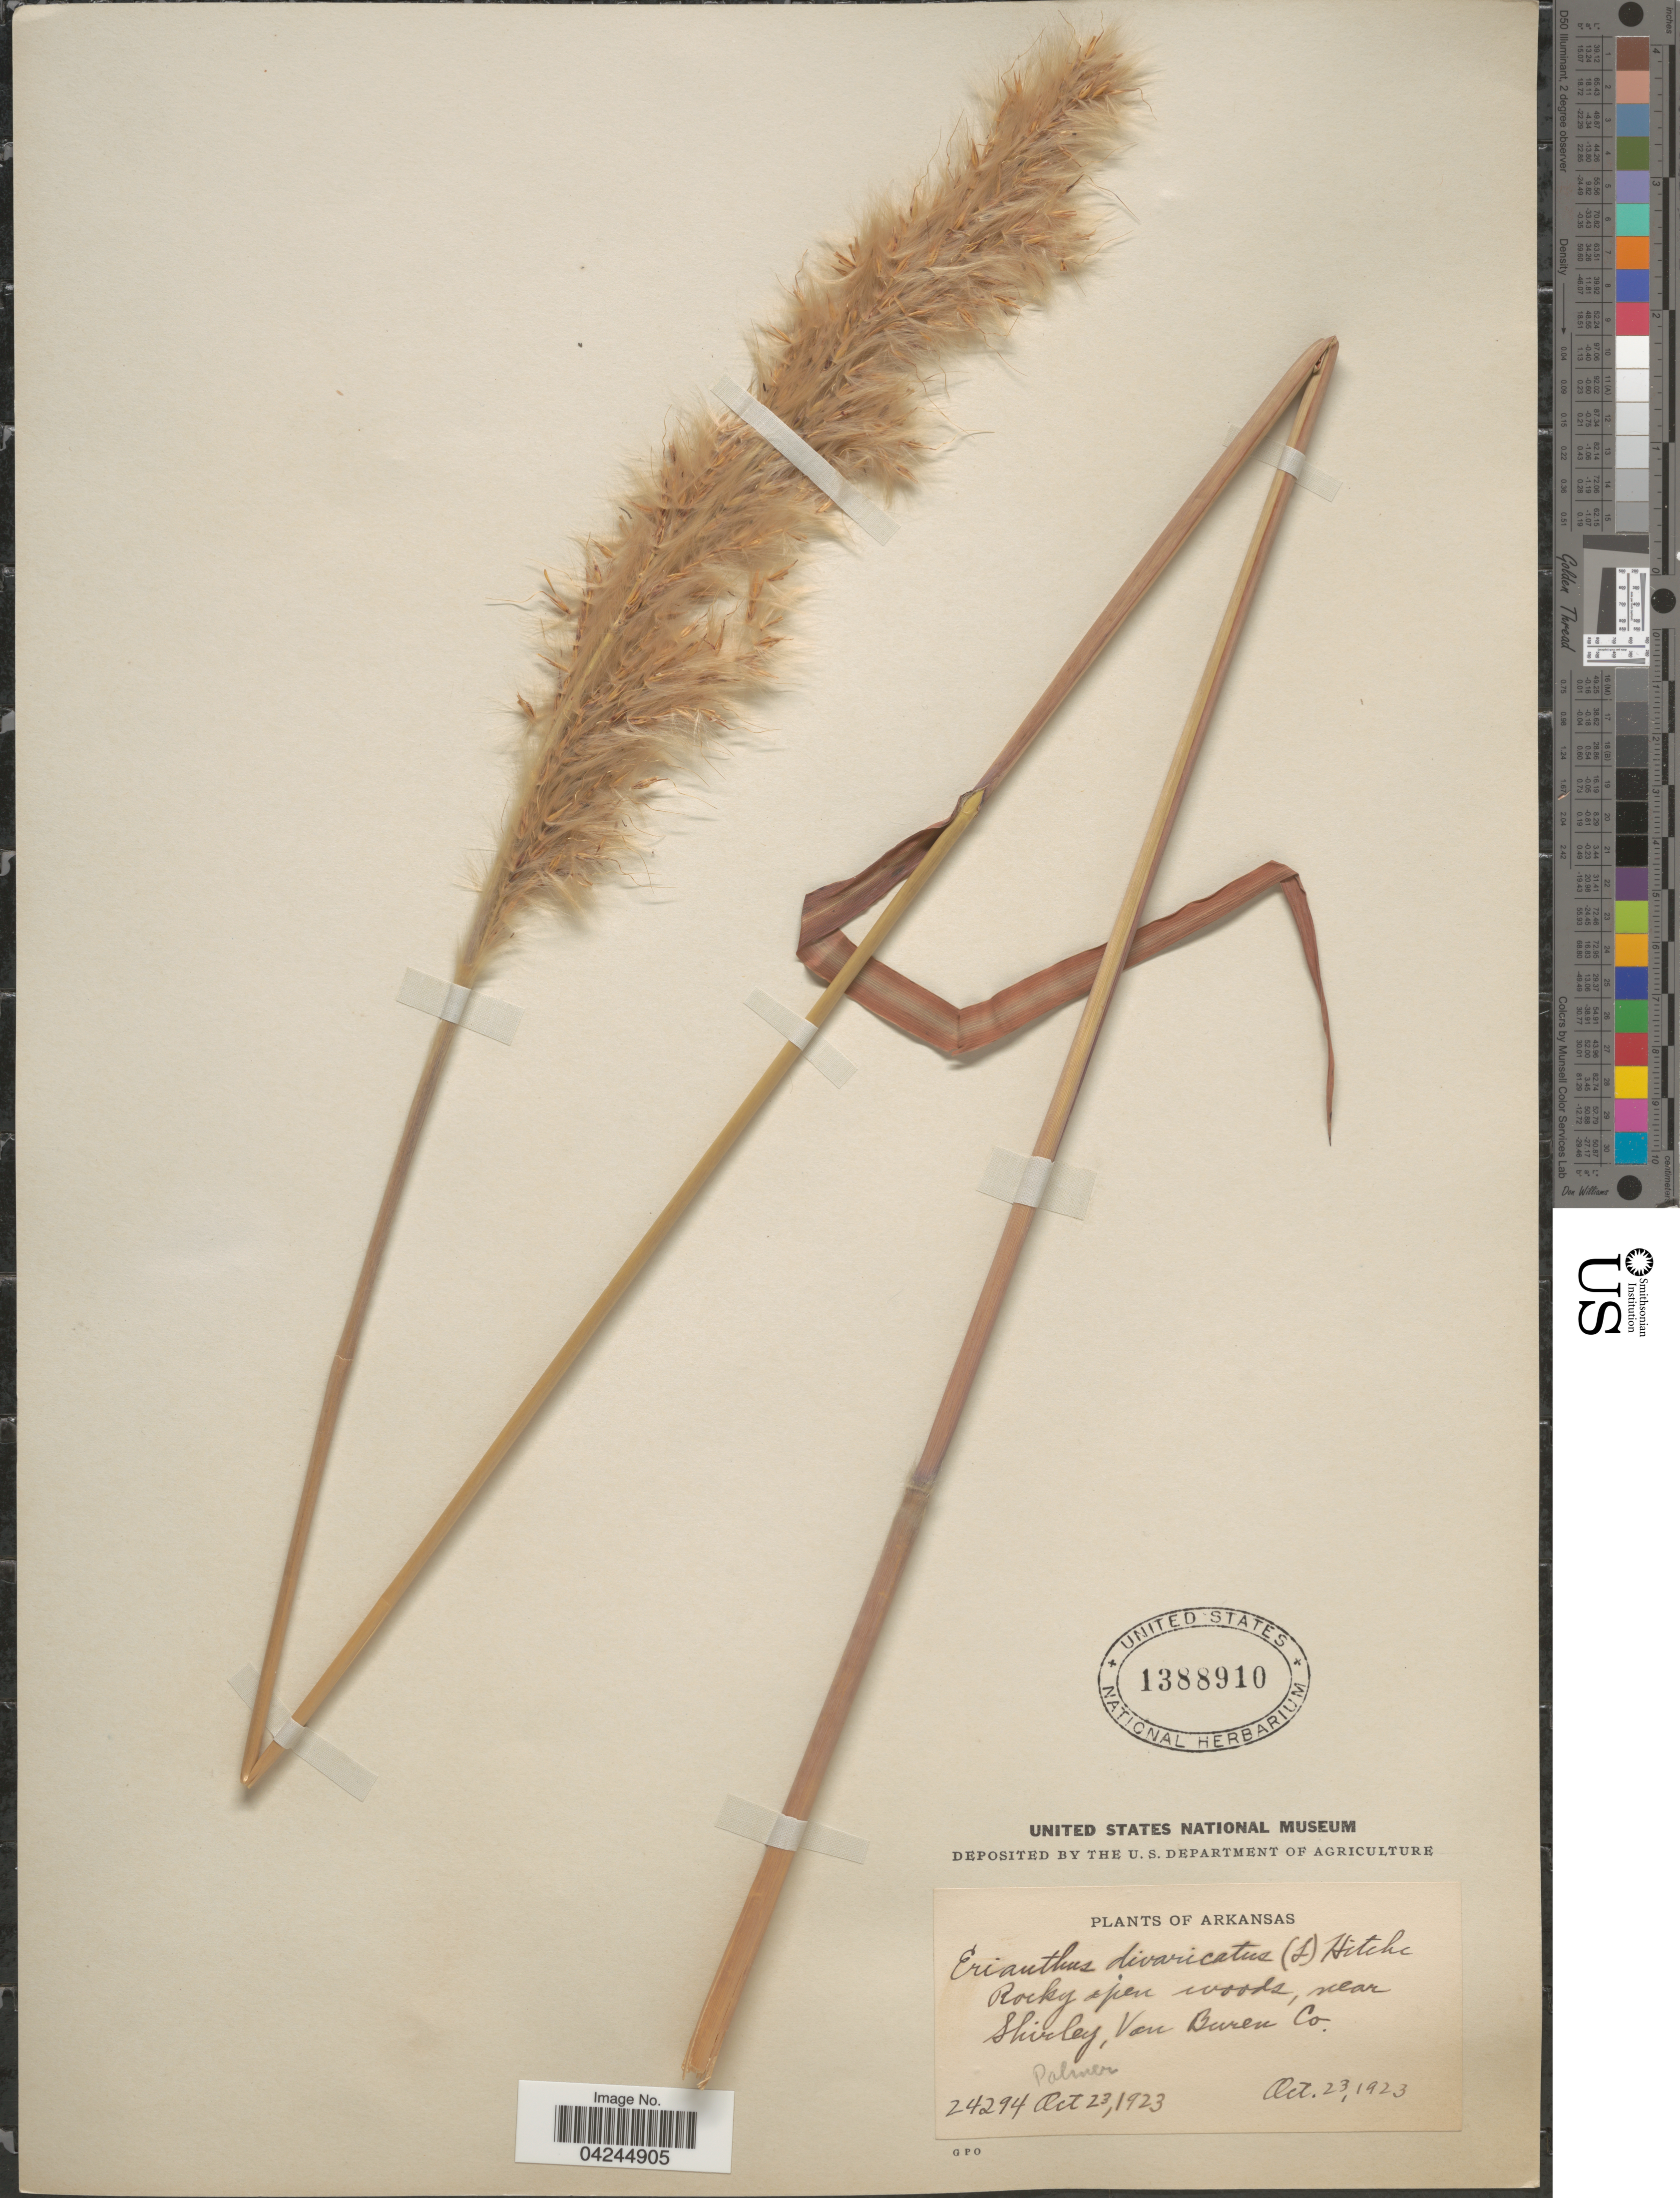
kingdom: Plantae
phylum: Tracheophyta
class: Liliopsida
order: Poales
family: Poaceae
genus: Erianthus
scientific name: Erianthus alopecuroides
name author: Elliott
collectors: Palmer, --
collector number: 24294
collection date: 1923-10-23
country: United States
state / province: Arkansas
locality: Rocky open woods, near Shirley, Van Buren Co.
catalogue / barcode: US 1388910